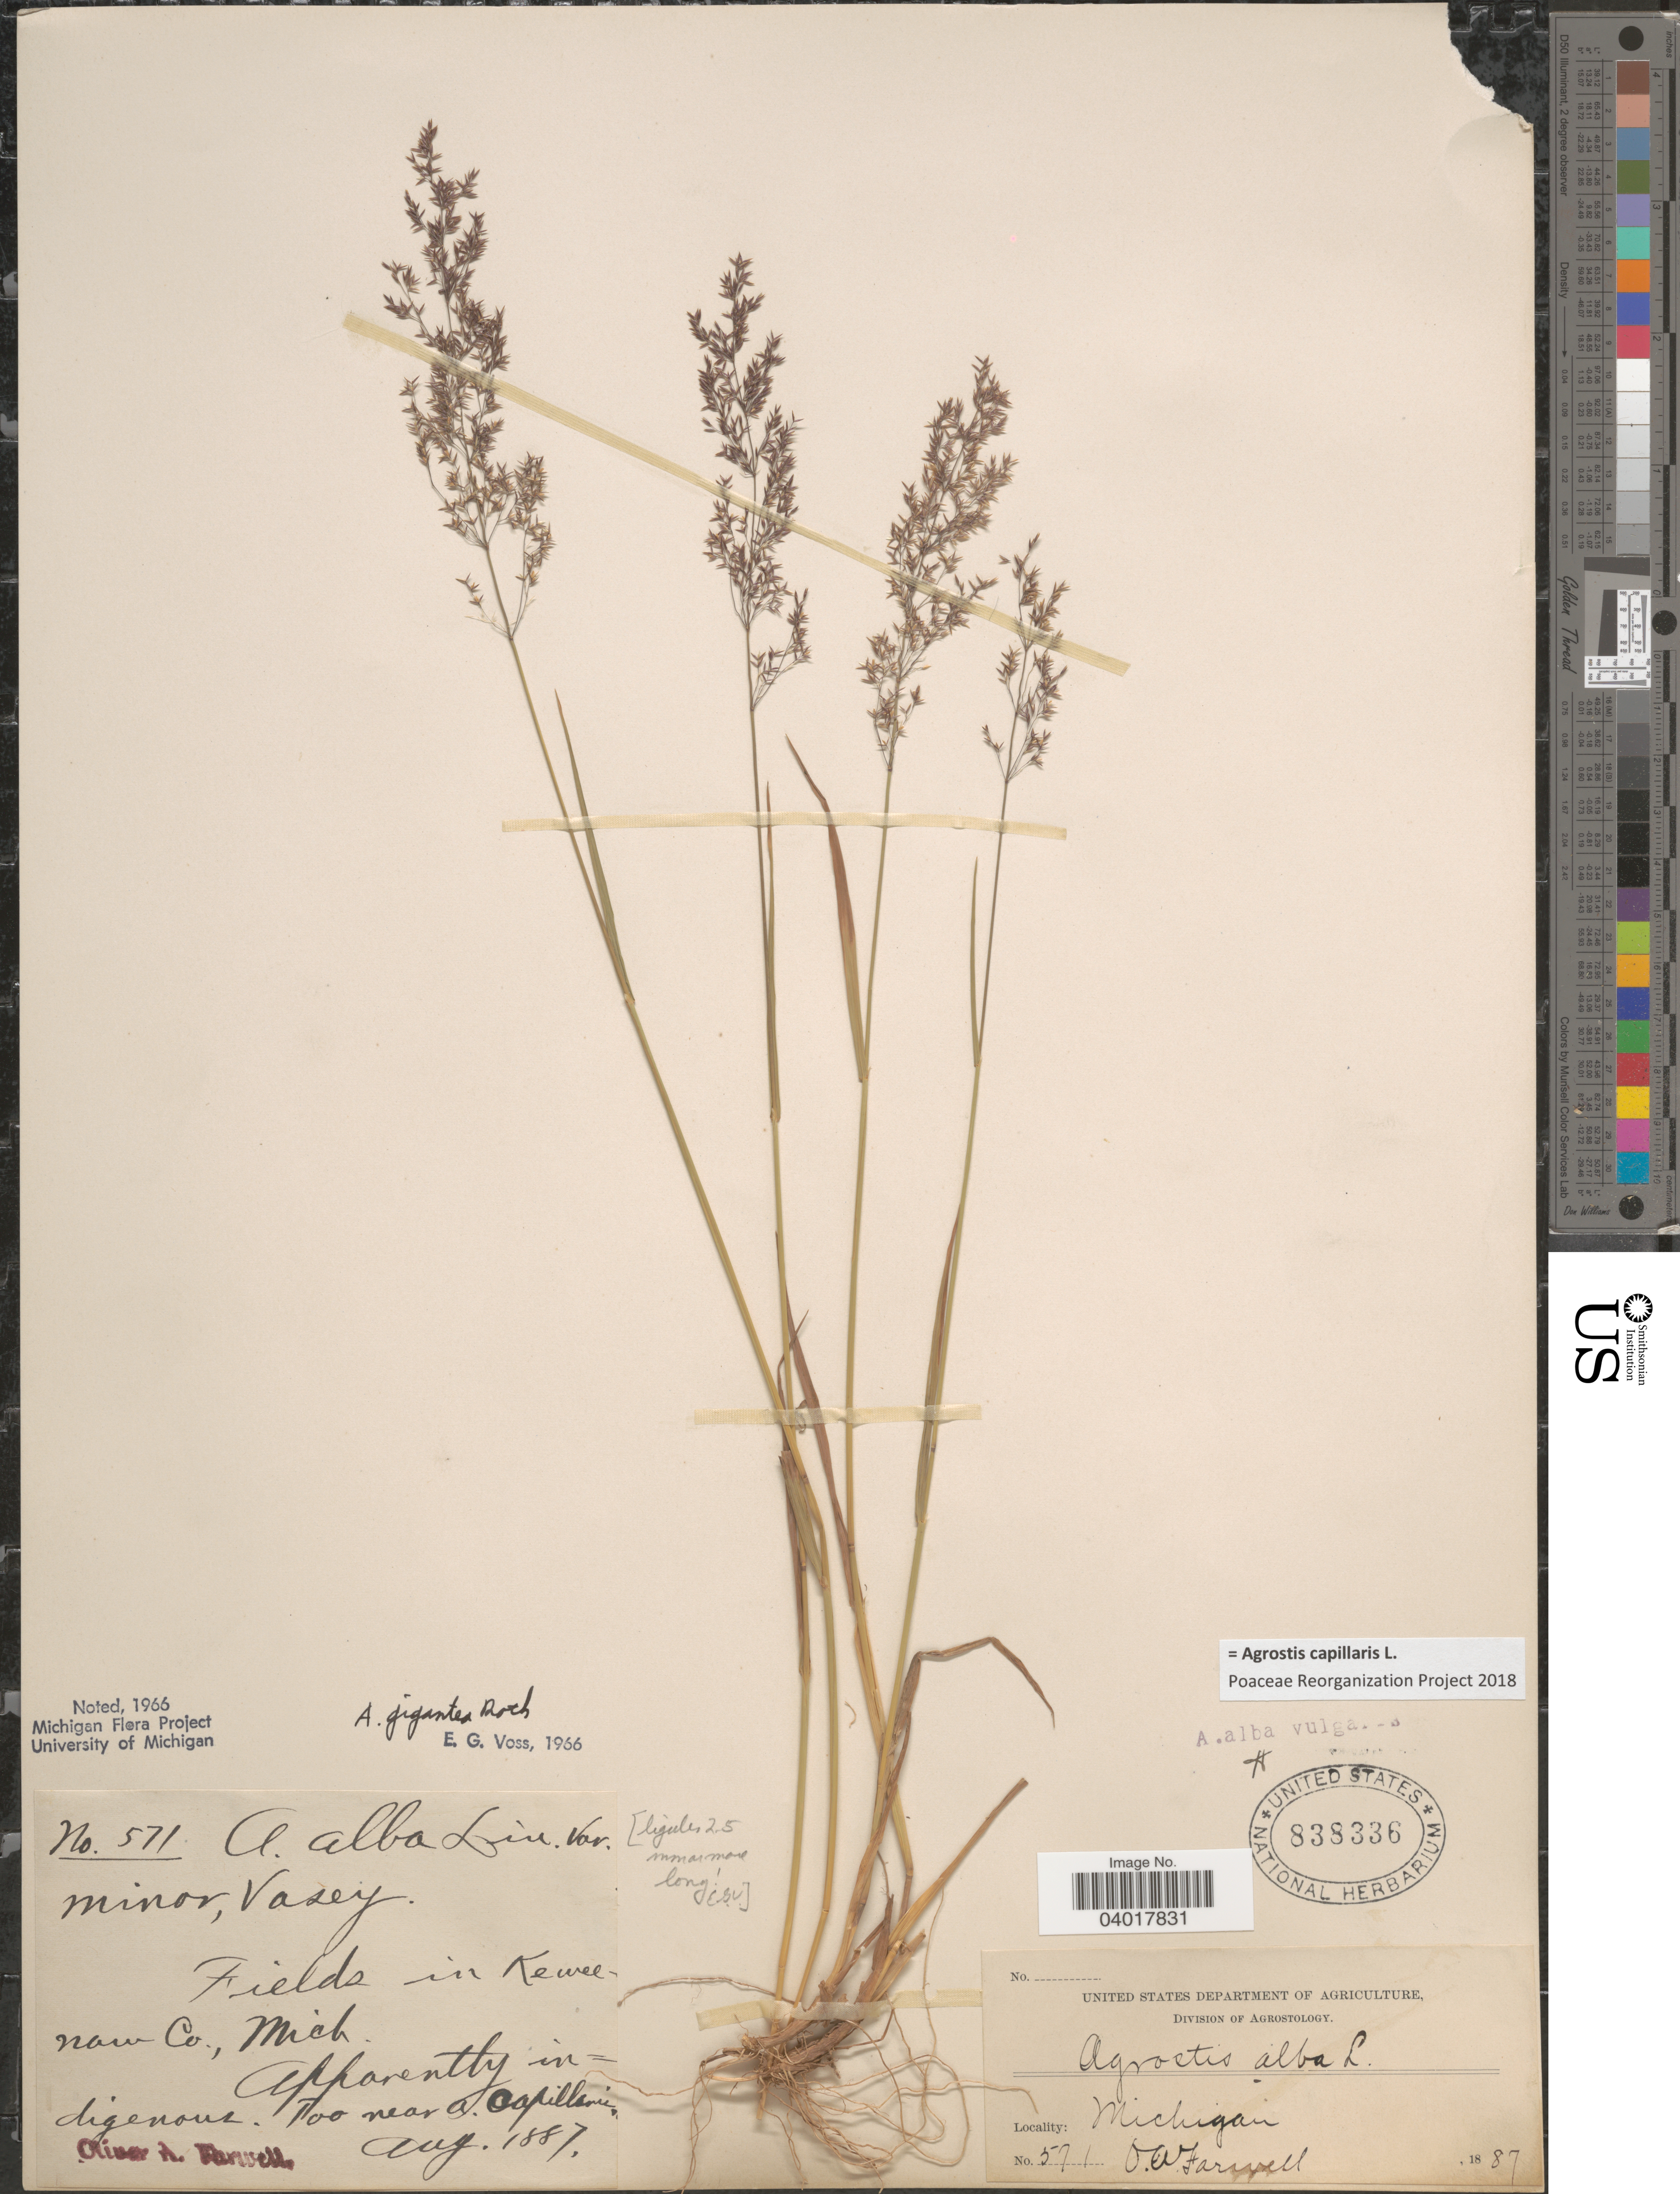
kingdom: Plantae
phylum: Tracheophyta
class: Liliopsida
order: Poales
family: Poaceae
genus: Agrostis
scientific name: Agrostis capillaris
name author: L.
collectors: O. Farwell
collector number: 571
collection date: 1887-08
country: United States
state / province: Michigan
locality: Fields in Keweenaw Co.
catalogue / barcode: US 838336